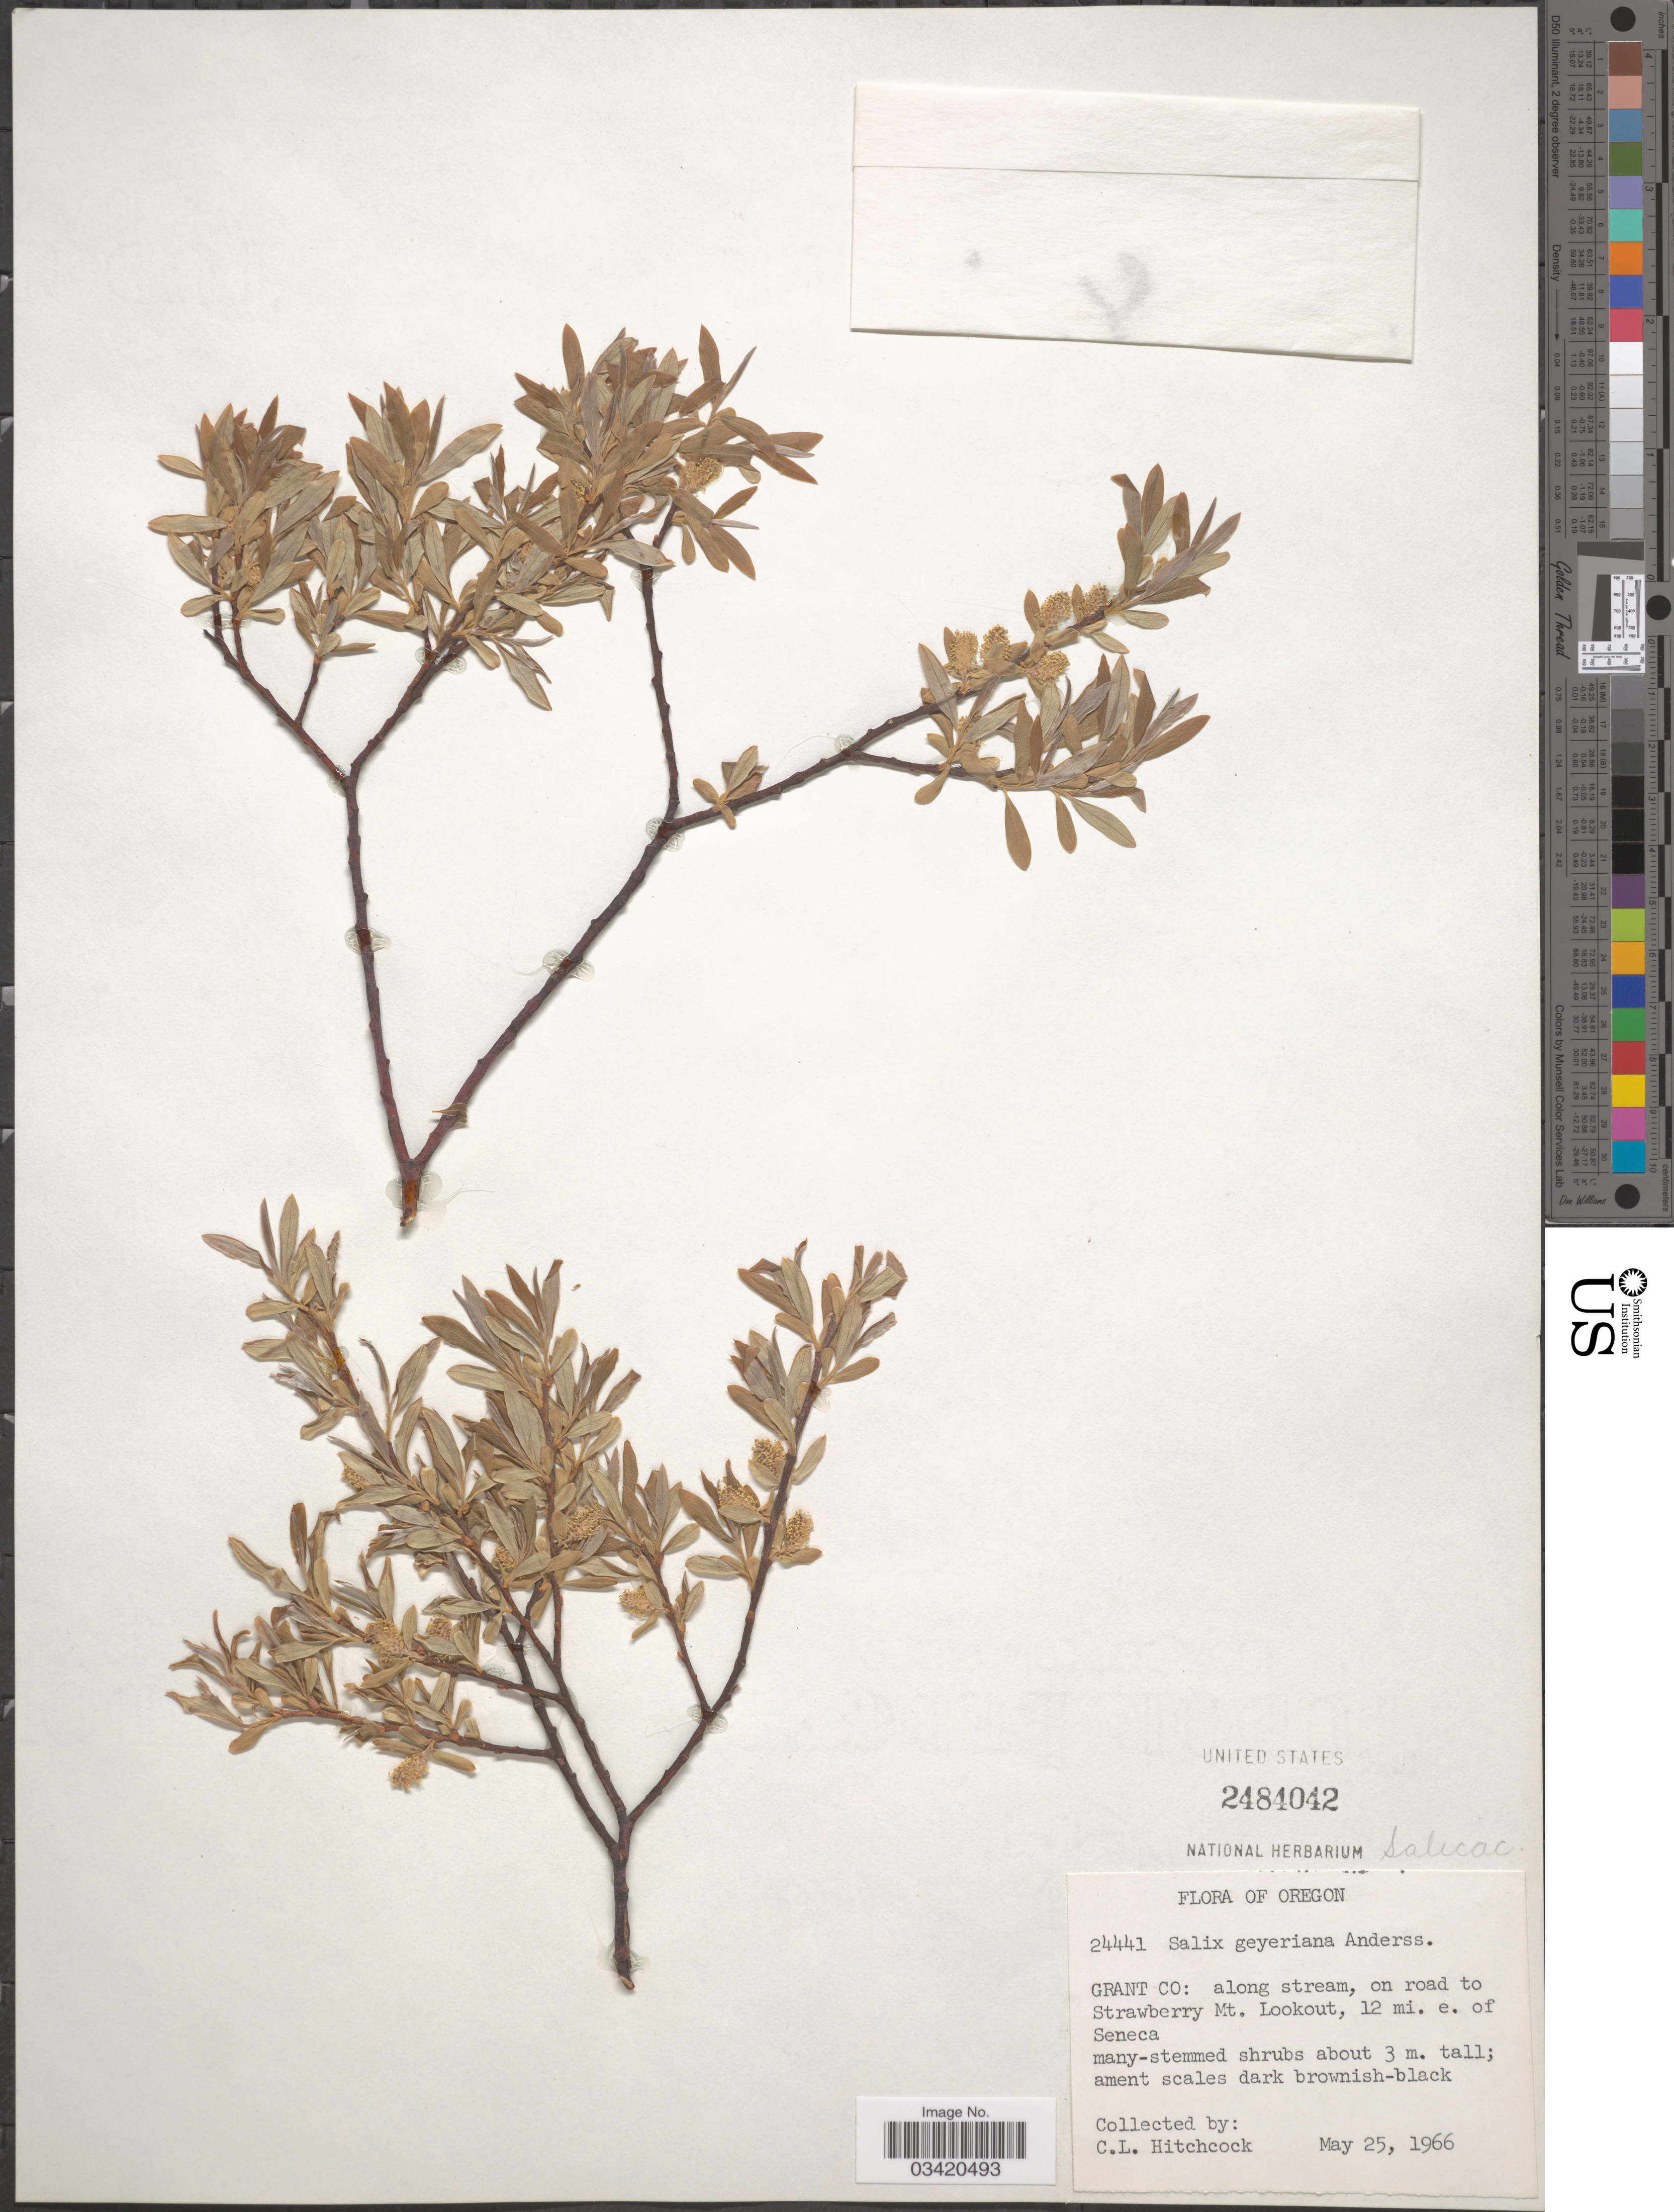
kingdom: Plantae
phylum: Tracheophyta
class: Magnoliopsida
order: Malpighiales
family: Salicaceae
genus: Salix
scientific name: Salix geyeriana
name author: Andersson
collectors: C. L. Hitchcock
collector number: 24441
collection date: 1966-05-25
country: United States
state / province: Oregon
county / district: Grant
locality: Grant Co: along stream, on road to Strawberry Mt. Lookout, 12 mi. e. of Seneca.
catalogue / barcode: US 2484042